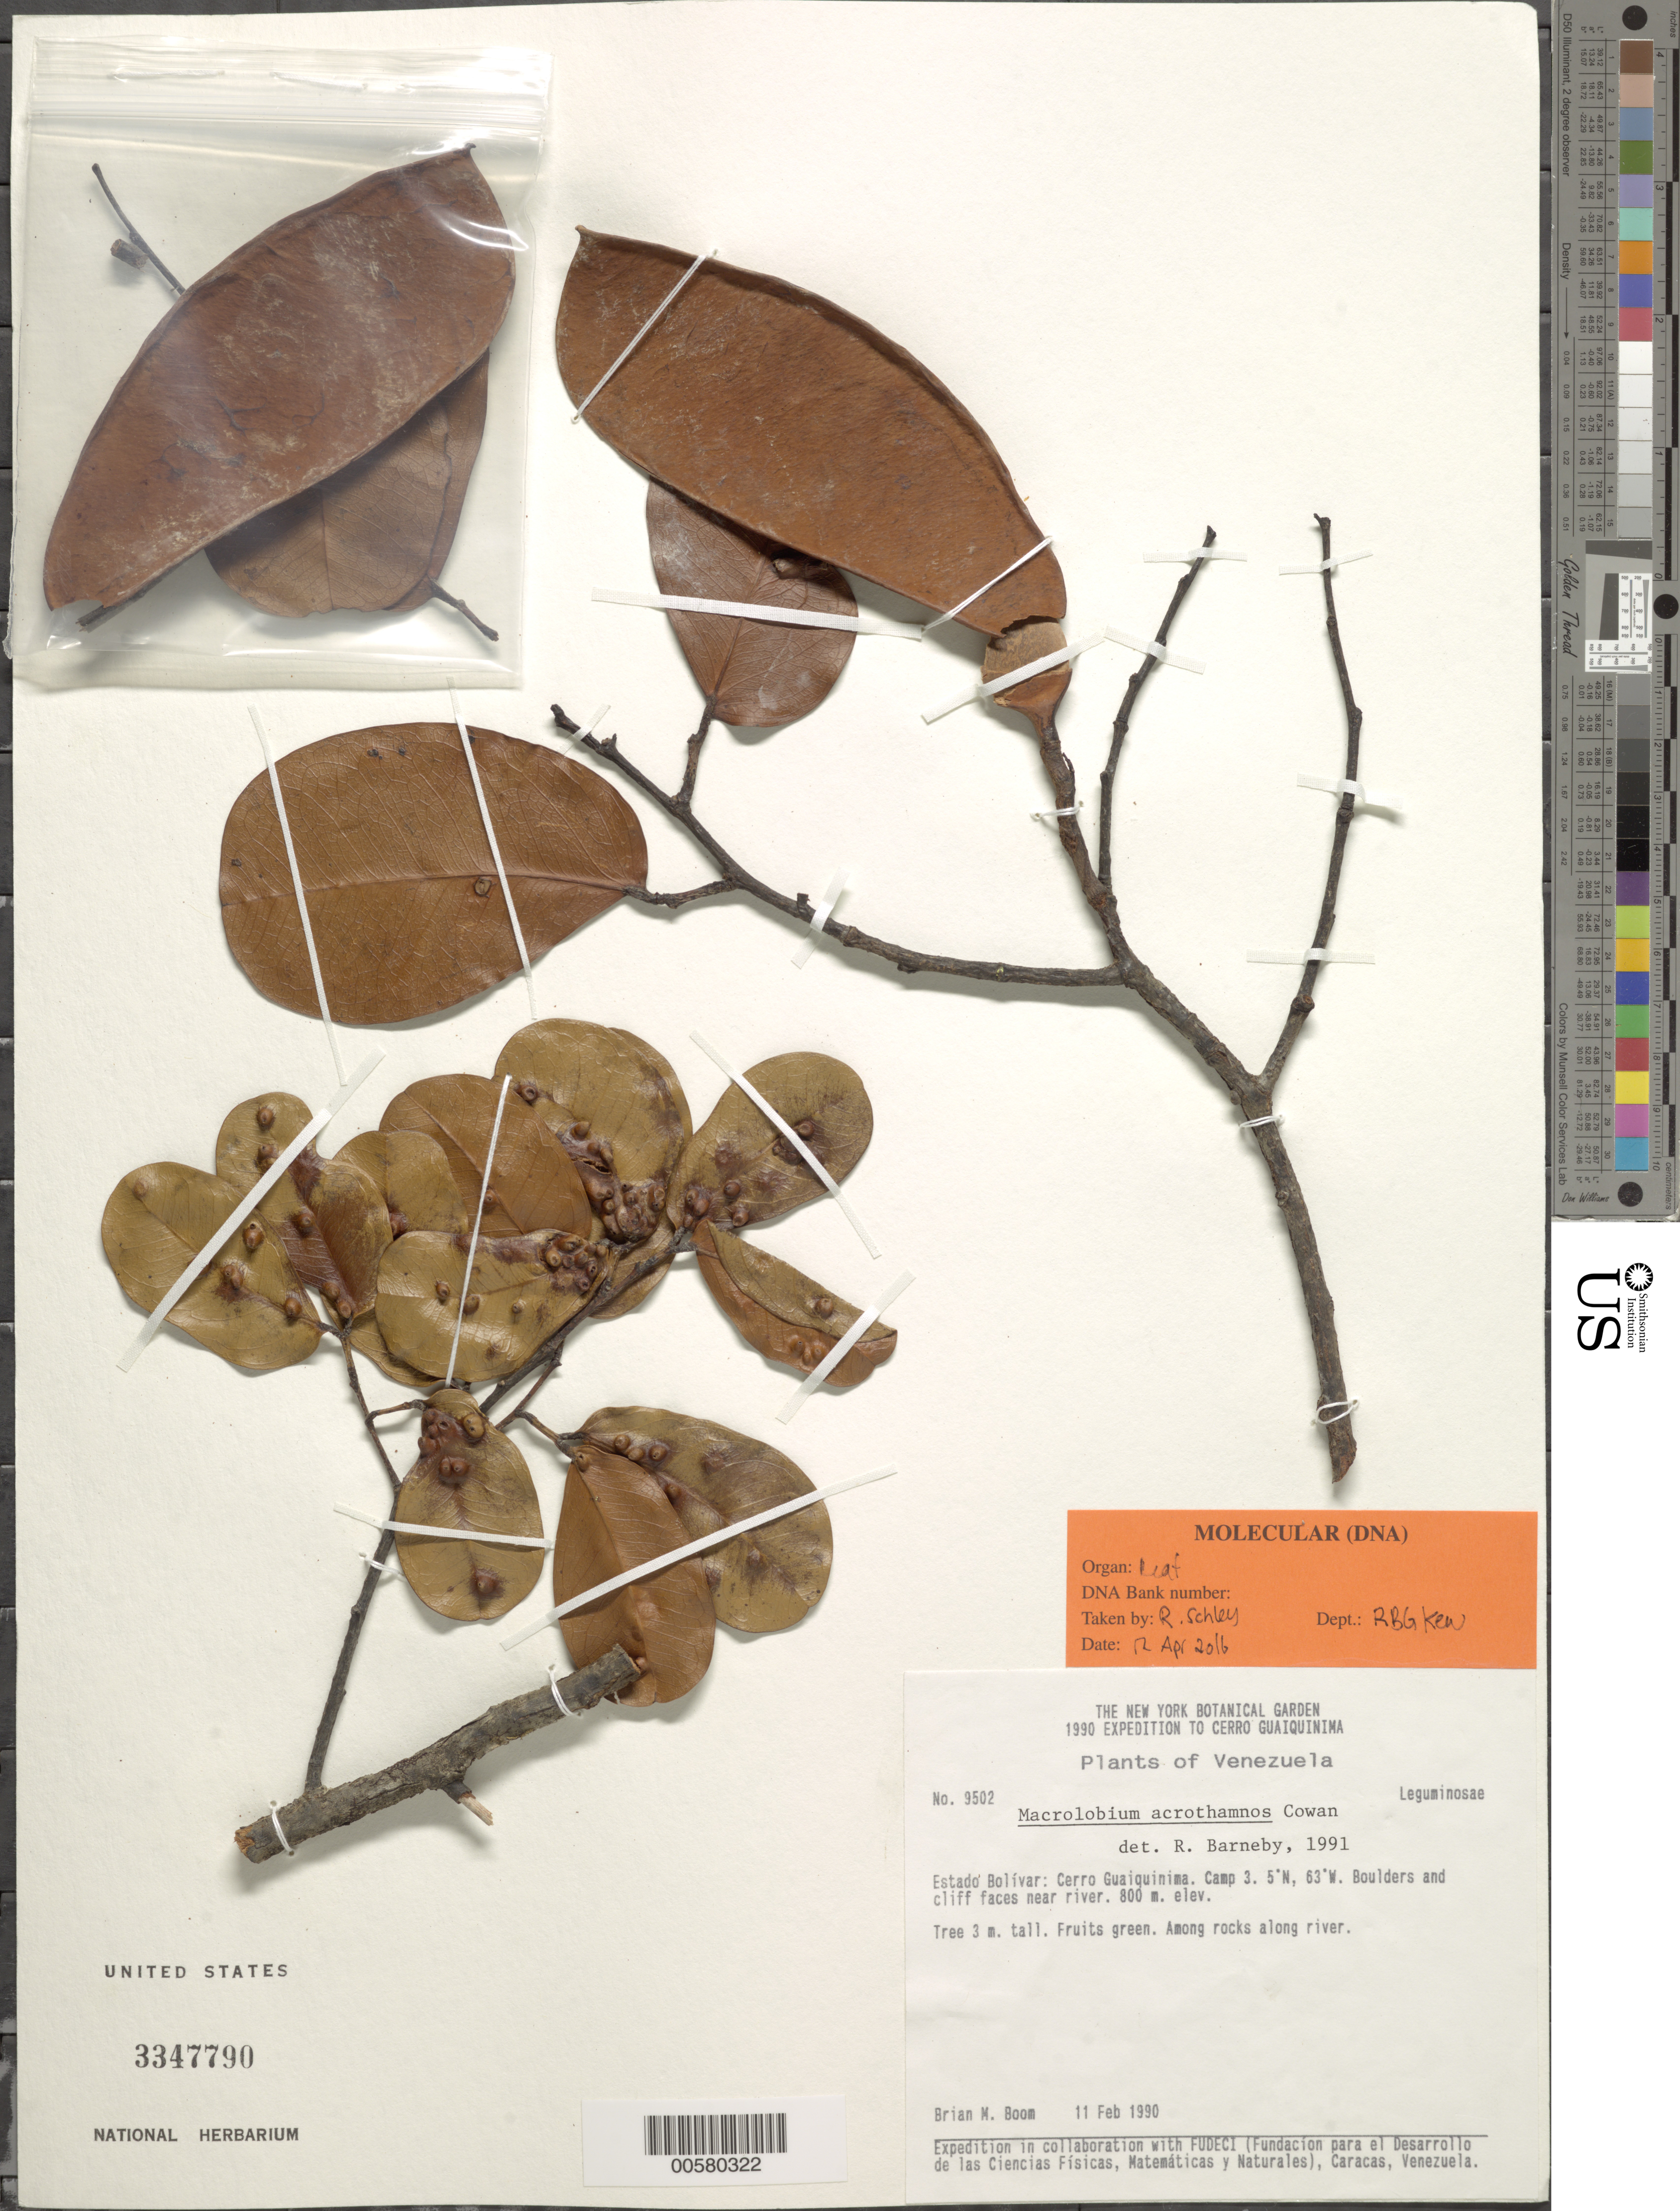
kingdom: Plantae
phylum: Tracheophyta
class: Magnoliopsida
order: Fabales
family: Fabaceae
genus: Macrolobium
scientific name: Macrolobium acrothamnos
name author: R.S. Cowan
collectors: B. M. Boom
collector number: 9502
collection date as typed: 11 Feb 1991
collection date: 1991-02-11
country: Venezuela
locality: Bolivar, cerro guaiquinima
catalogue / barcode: US 3347790